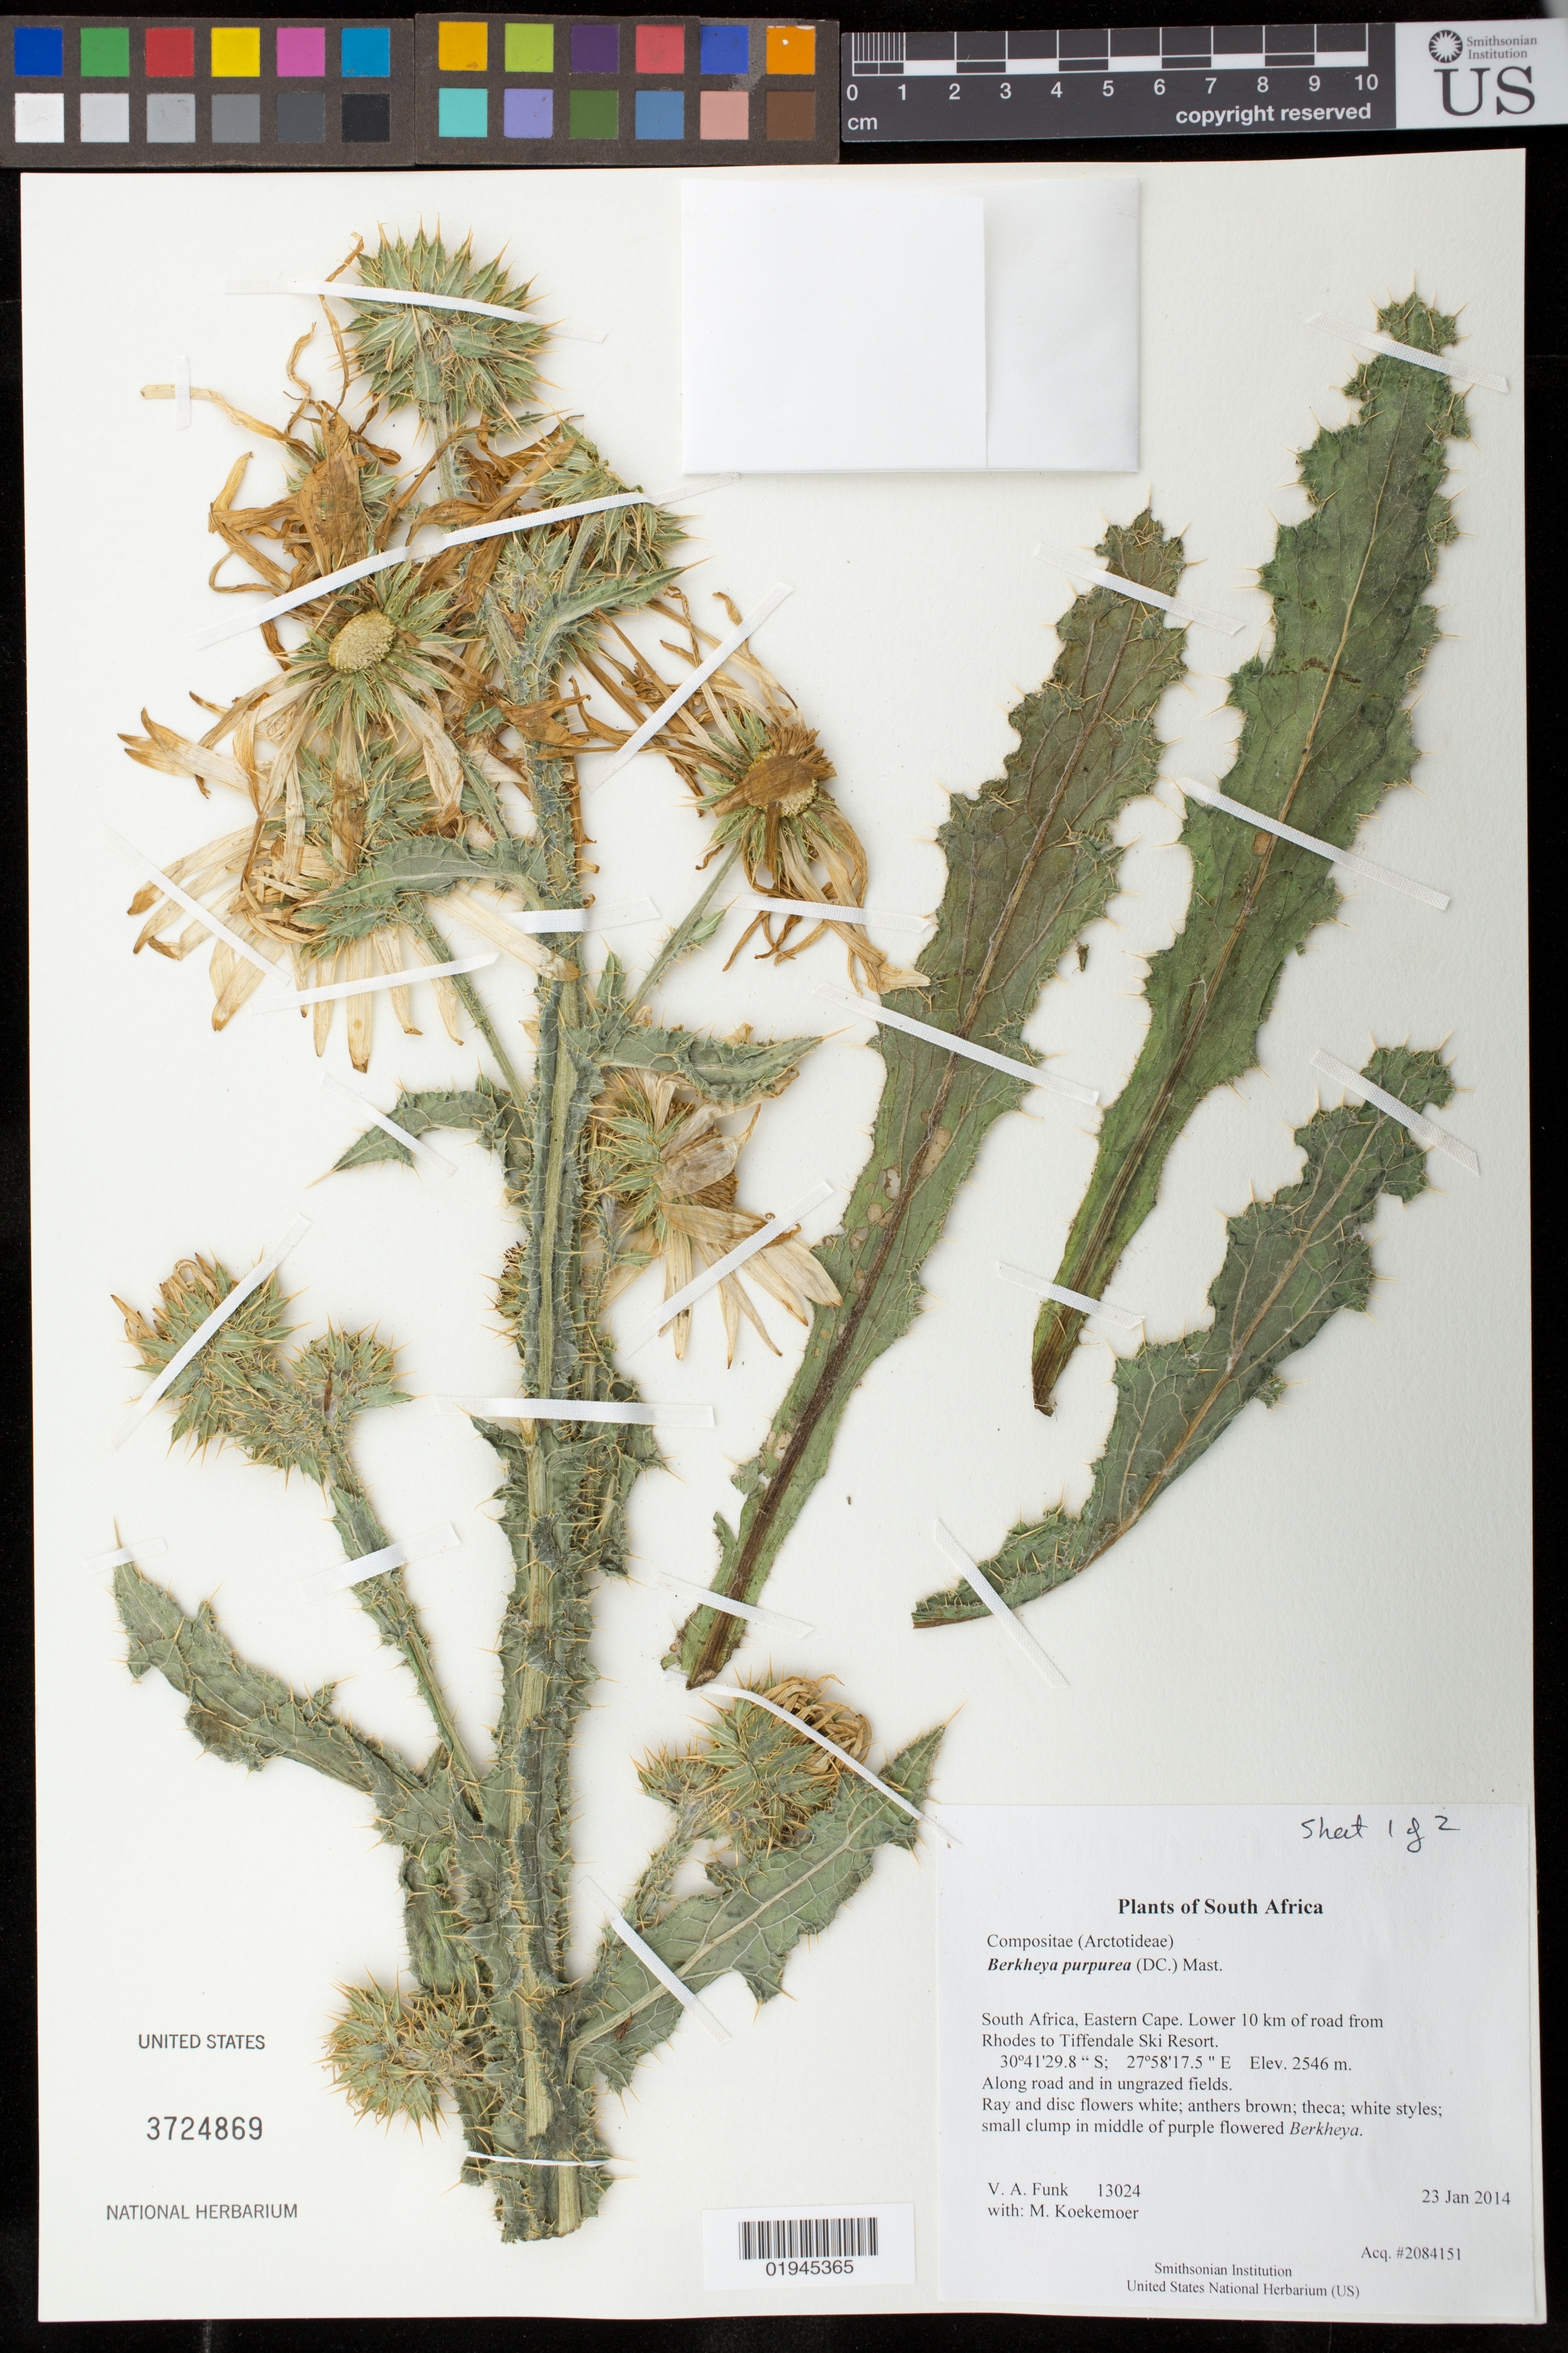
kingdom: Plantae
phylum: Tracheophyta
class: Magnoliopsida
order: Asterales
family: Asteraceae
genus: Berkheya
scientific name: Berkheya purpurea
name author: (DC.) Mast.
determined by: Koekemoer, M.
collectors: M. Koekemoer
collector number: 13024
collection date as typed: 23 Jan 2014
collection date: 2014-01-23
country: South Africa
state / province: Eastern Cape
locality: Lower 10 km of Road from Rhodes to Tiffendale Ski Resort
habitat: Along road and in ungrazed fields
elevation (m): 2546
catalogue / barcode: US 3724869